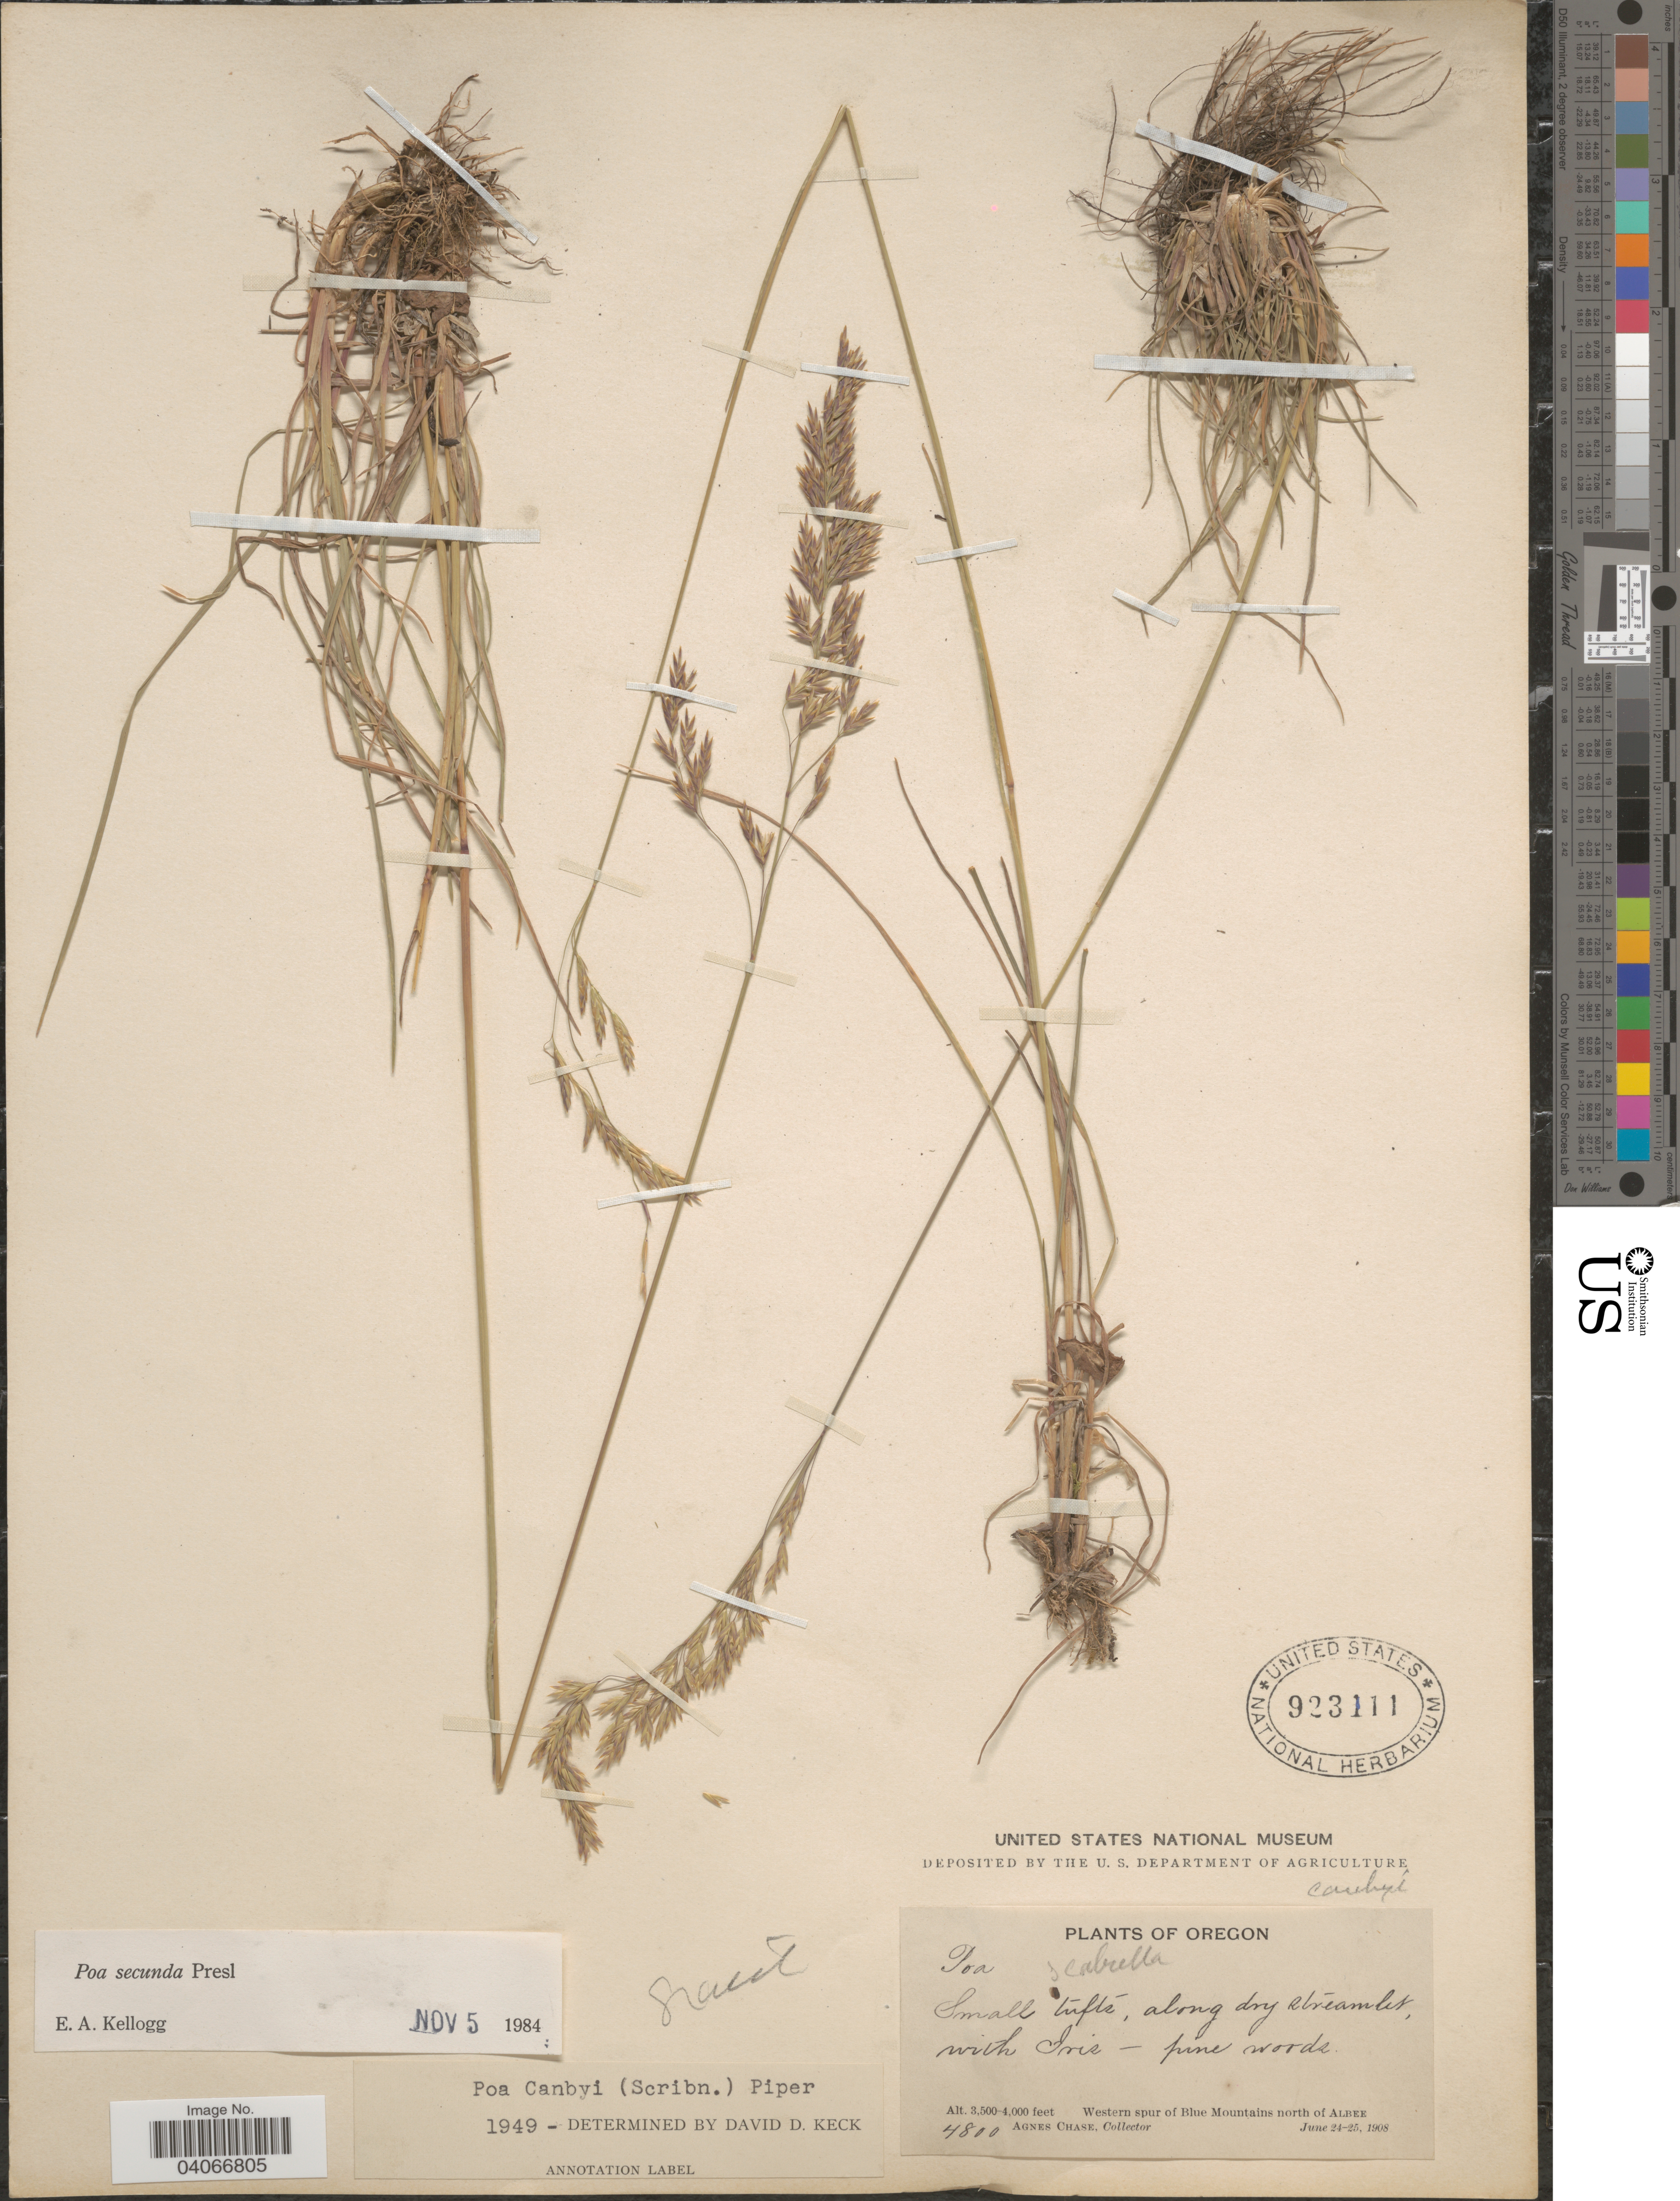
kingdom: Plantae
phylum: Tracheophyta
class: Liliopsida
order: Poales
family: Poaceae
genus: Poa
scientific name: Poa secunda subsp. secunda var. scabrella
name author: (Thurb.) Soreng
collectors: A. Chase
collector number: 4800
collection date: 1908-06-24/1908-06-25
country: United States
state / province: Oregon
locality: Western spur of Blue Mountains north of Albee.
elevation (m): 1067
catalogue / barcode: US 923111